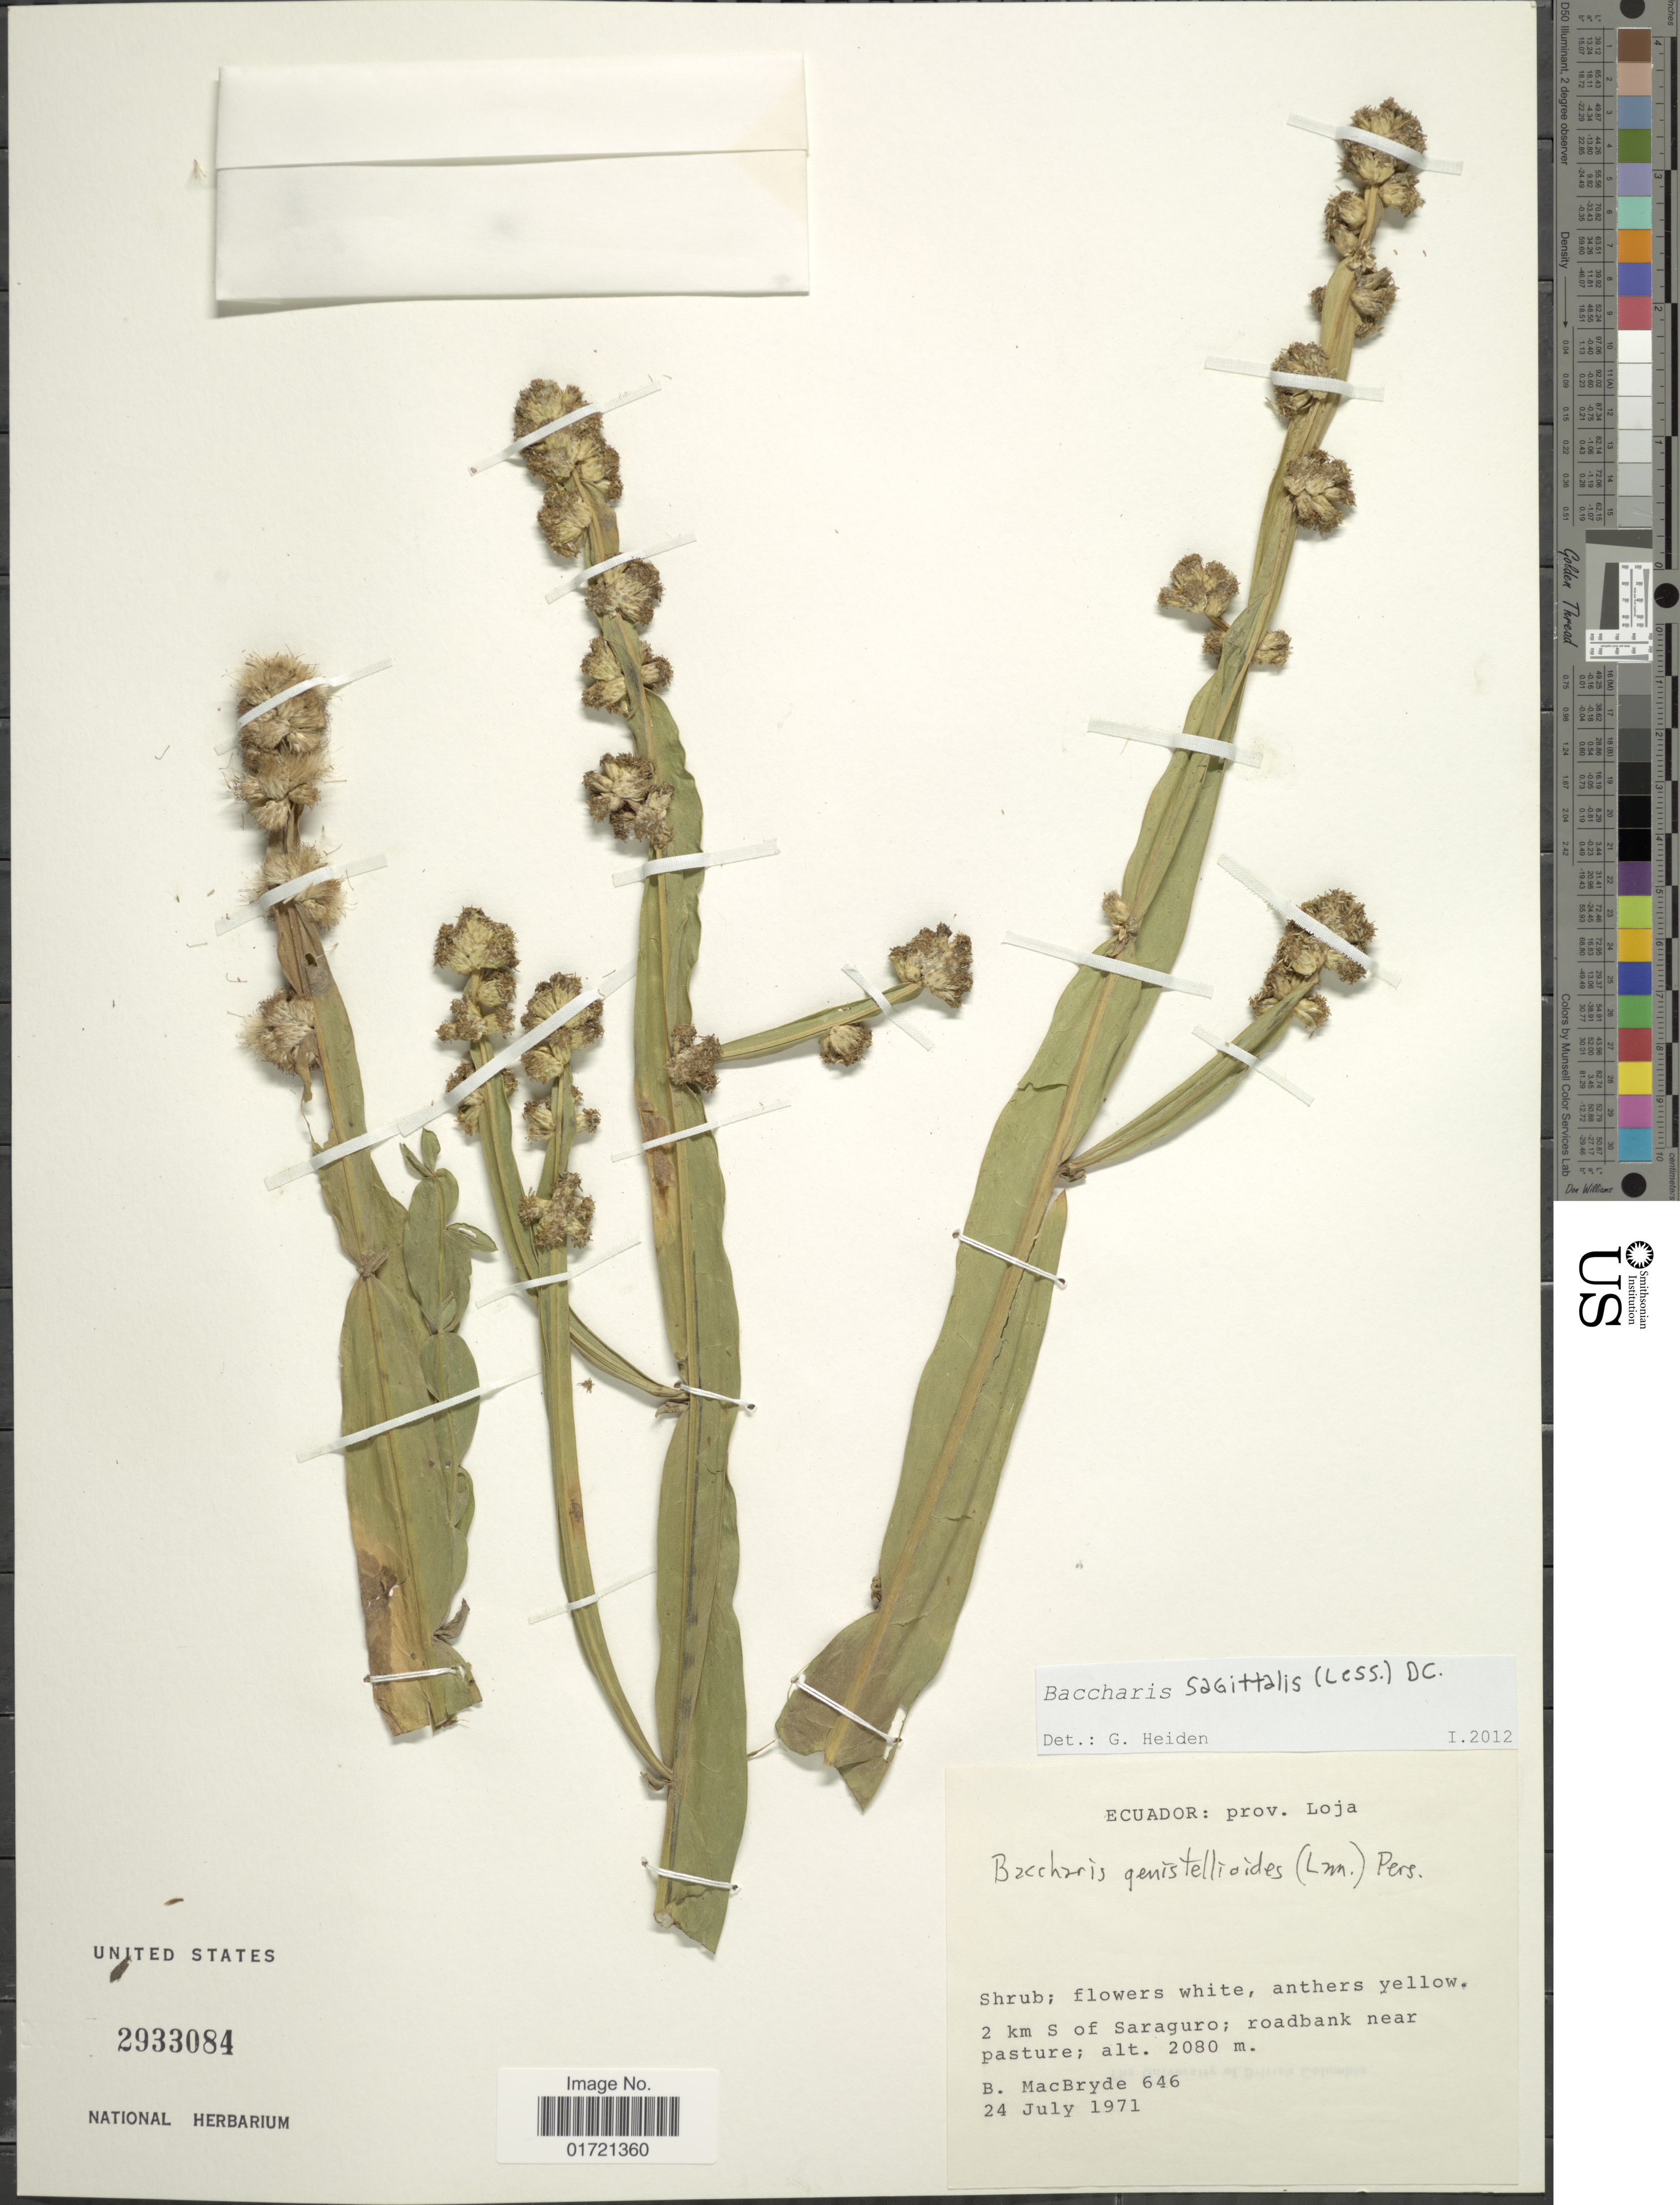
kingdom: Plantae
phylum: Tracheophyta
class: Magnoliopsida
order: Asterales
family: Asteraceae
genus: Baccharis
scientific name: Baccharis sagittalis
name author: (Less.) DC.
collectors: B. MacBryde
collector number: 646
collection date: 1971-07-24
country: Ecuador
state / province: Loja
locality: Prov. Loja. 2 km S of Saraguro; roadbank near pasture.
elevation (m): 2080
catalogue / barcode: US 2933084